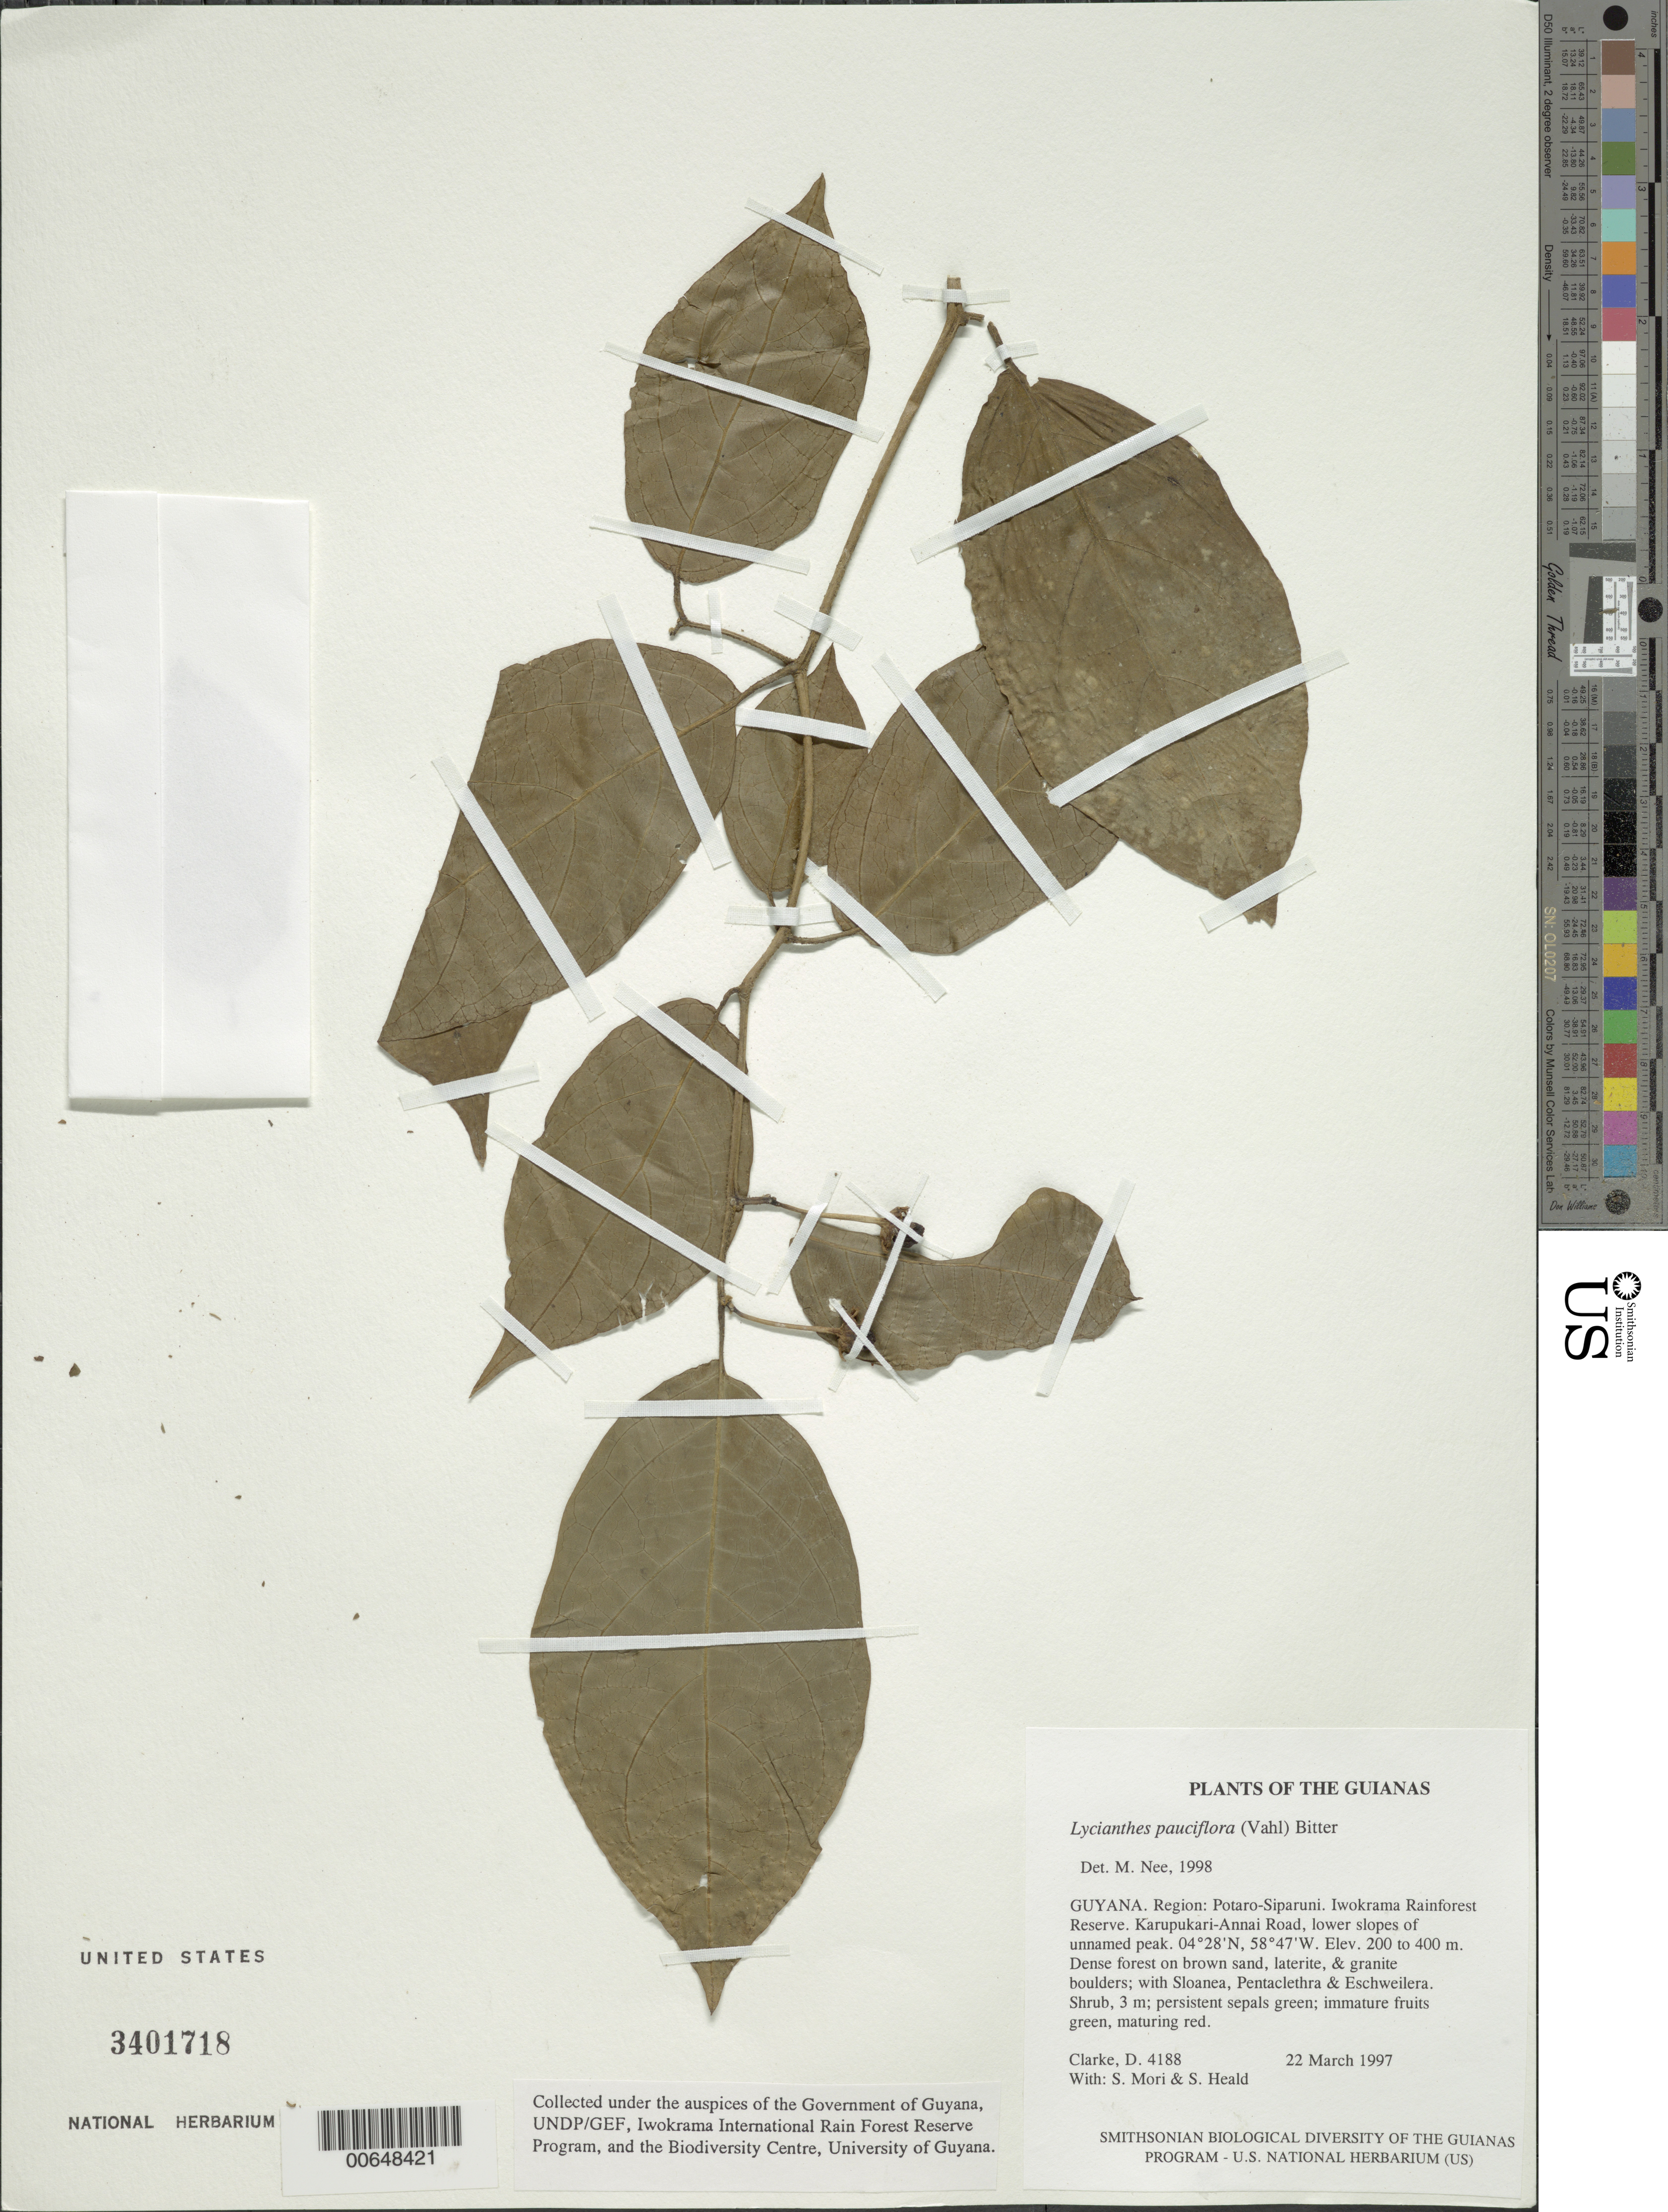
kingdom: Plantae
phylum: Tracheophyta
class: Magnoliopsida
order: Solanales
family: Solanaceae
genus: Lycianthes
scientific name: Lycianthes pauciflora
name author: (Vahl) Bitter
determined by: Nee, Michael H.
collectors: H. D. Clarke, S. Mori & S. Heald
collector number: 4188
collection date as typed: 22 March 1997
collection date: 1997-03-22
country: Guyana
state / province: Potaro-Siparuni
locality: Iwokrama Rainforest Reserve. Karupukari-Annai Road, lower slopes of unnamed peak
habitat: Dense forest on brown sand, laterite, & granite boulders; with Sloanea, Pentaclethra & Eschweilera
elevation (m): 200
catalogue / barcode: US 3401718